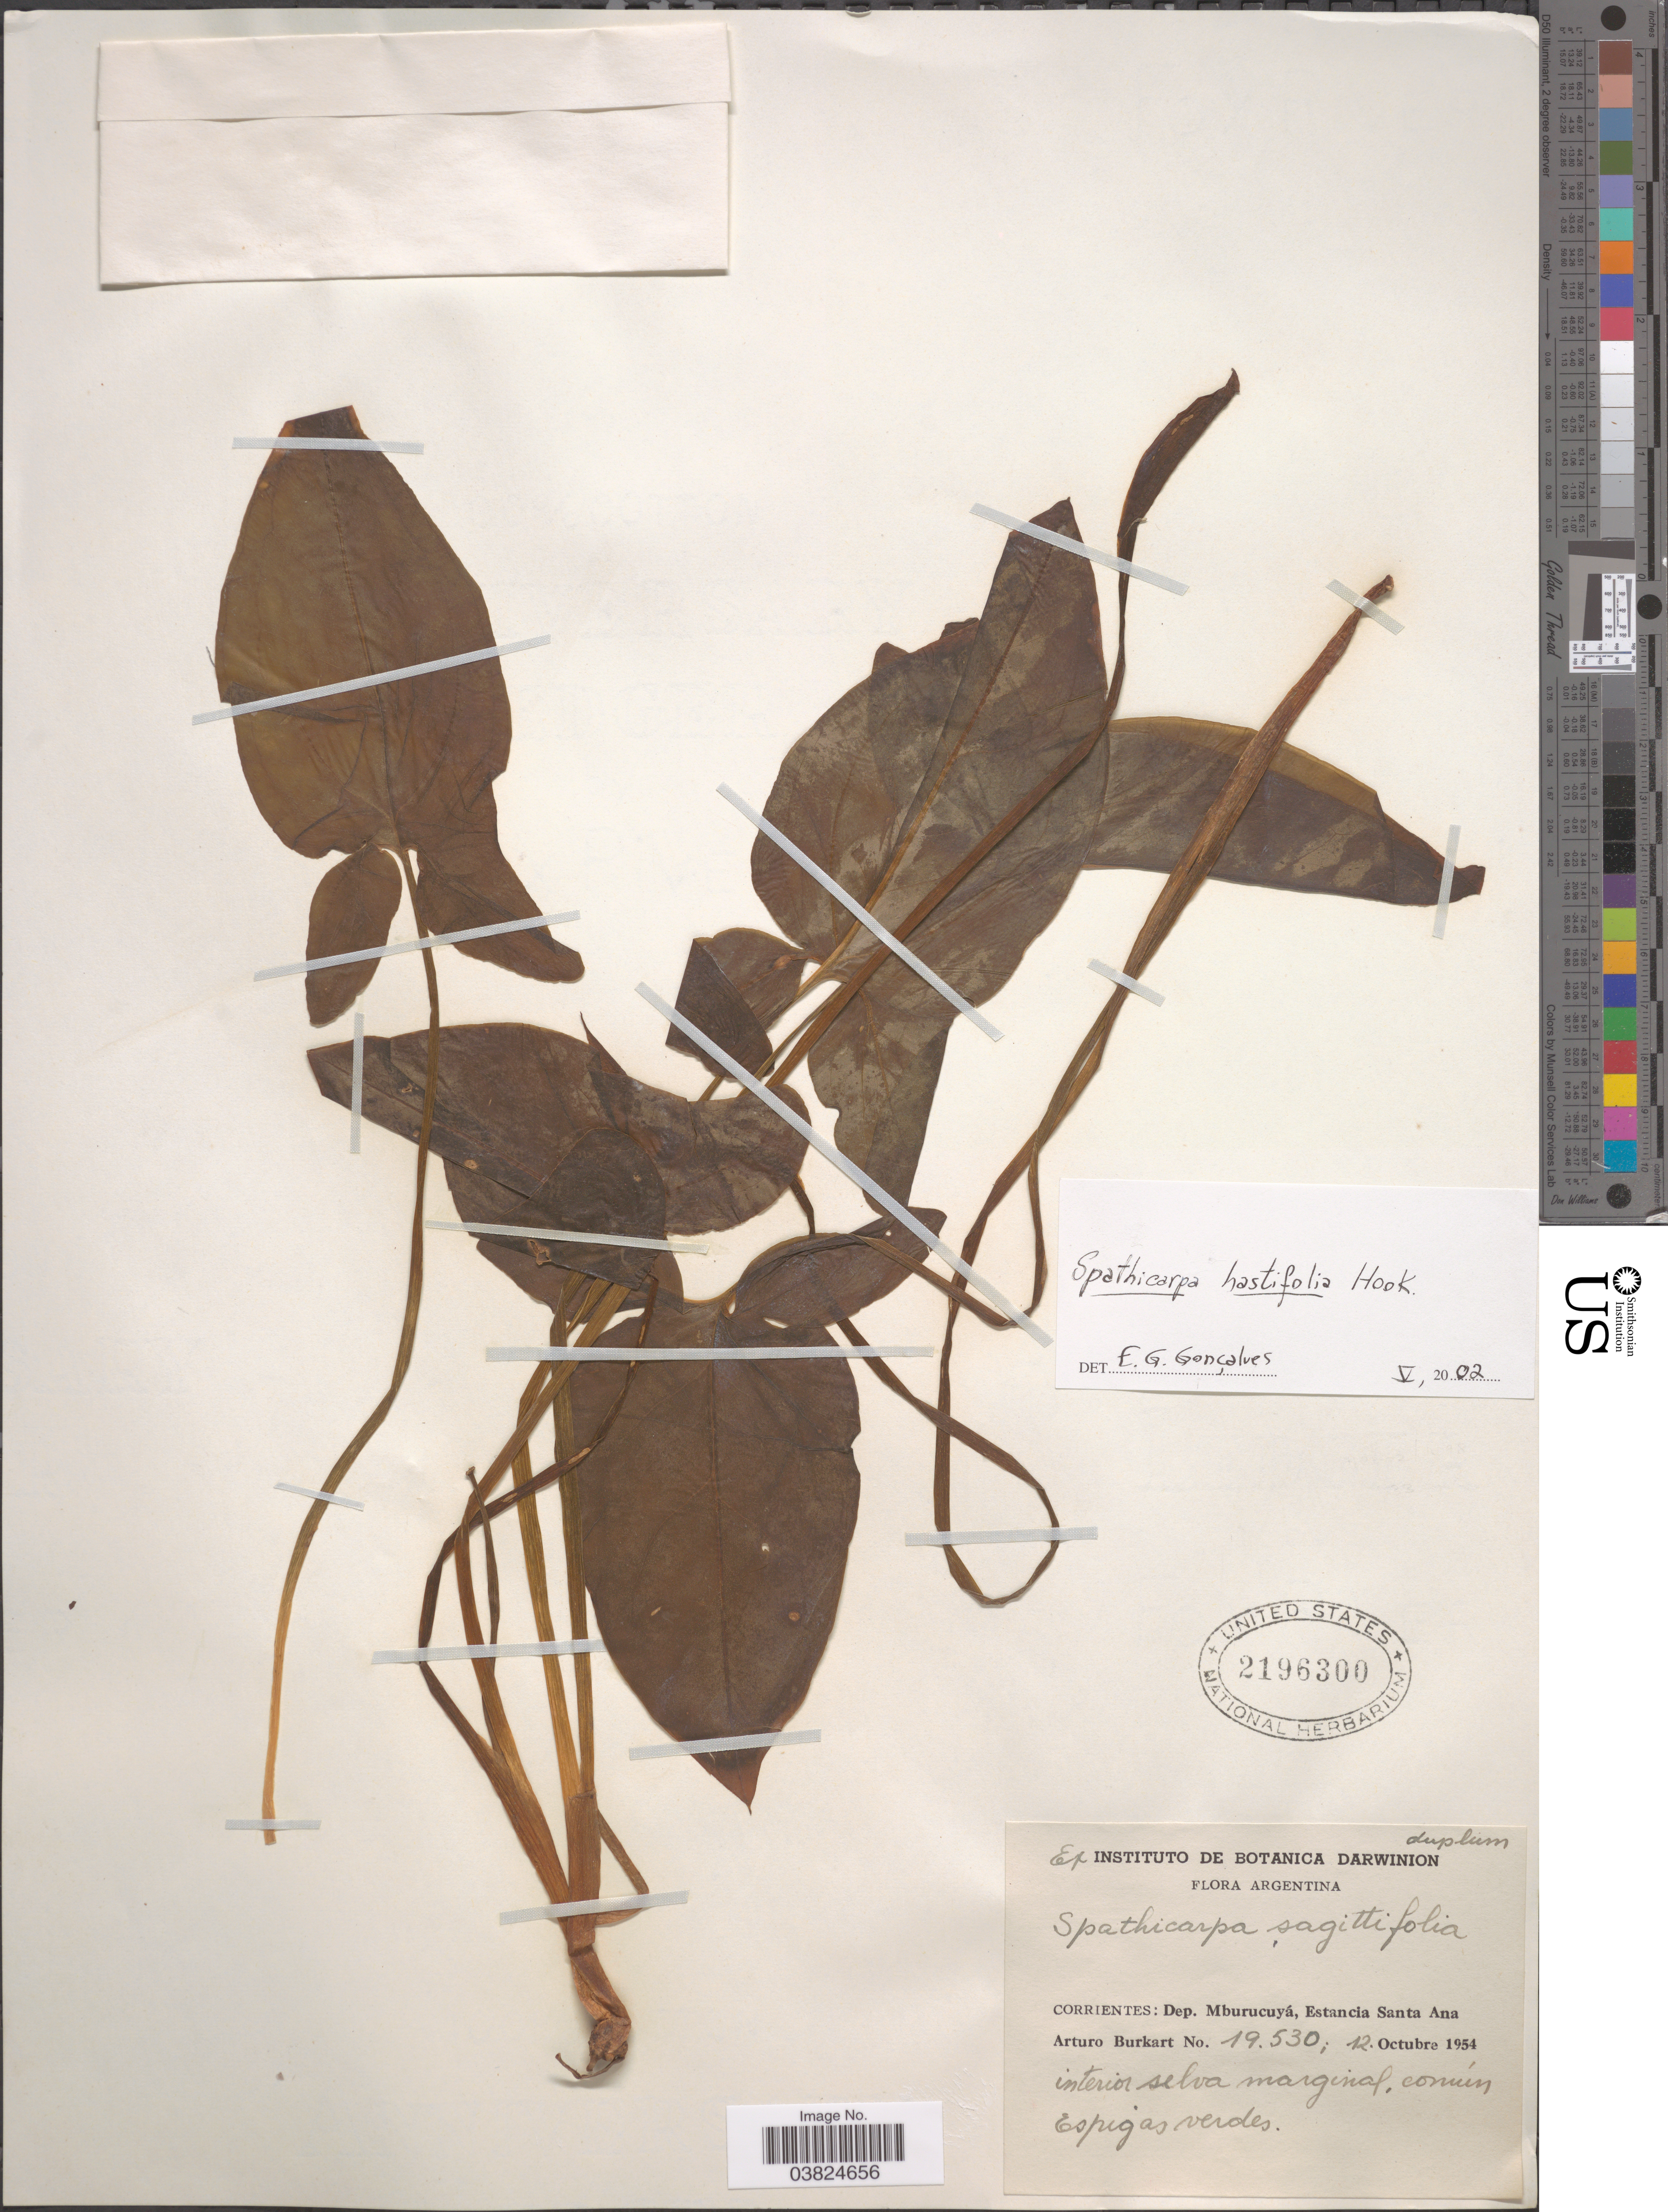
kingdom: Plantae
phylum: Tracheophyta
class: Liliopsida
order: Alismatales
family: Araceae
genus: Spathicarpa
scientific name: Spathicarpa hastifolia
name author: Hook.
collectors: A. E. Burkart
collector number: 19530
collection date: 1954-10-12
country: Argentina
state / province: Corrientes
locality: Dep. Mburucayú, Estancia Santa Ana.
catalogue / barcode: US 2196300